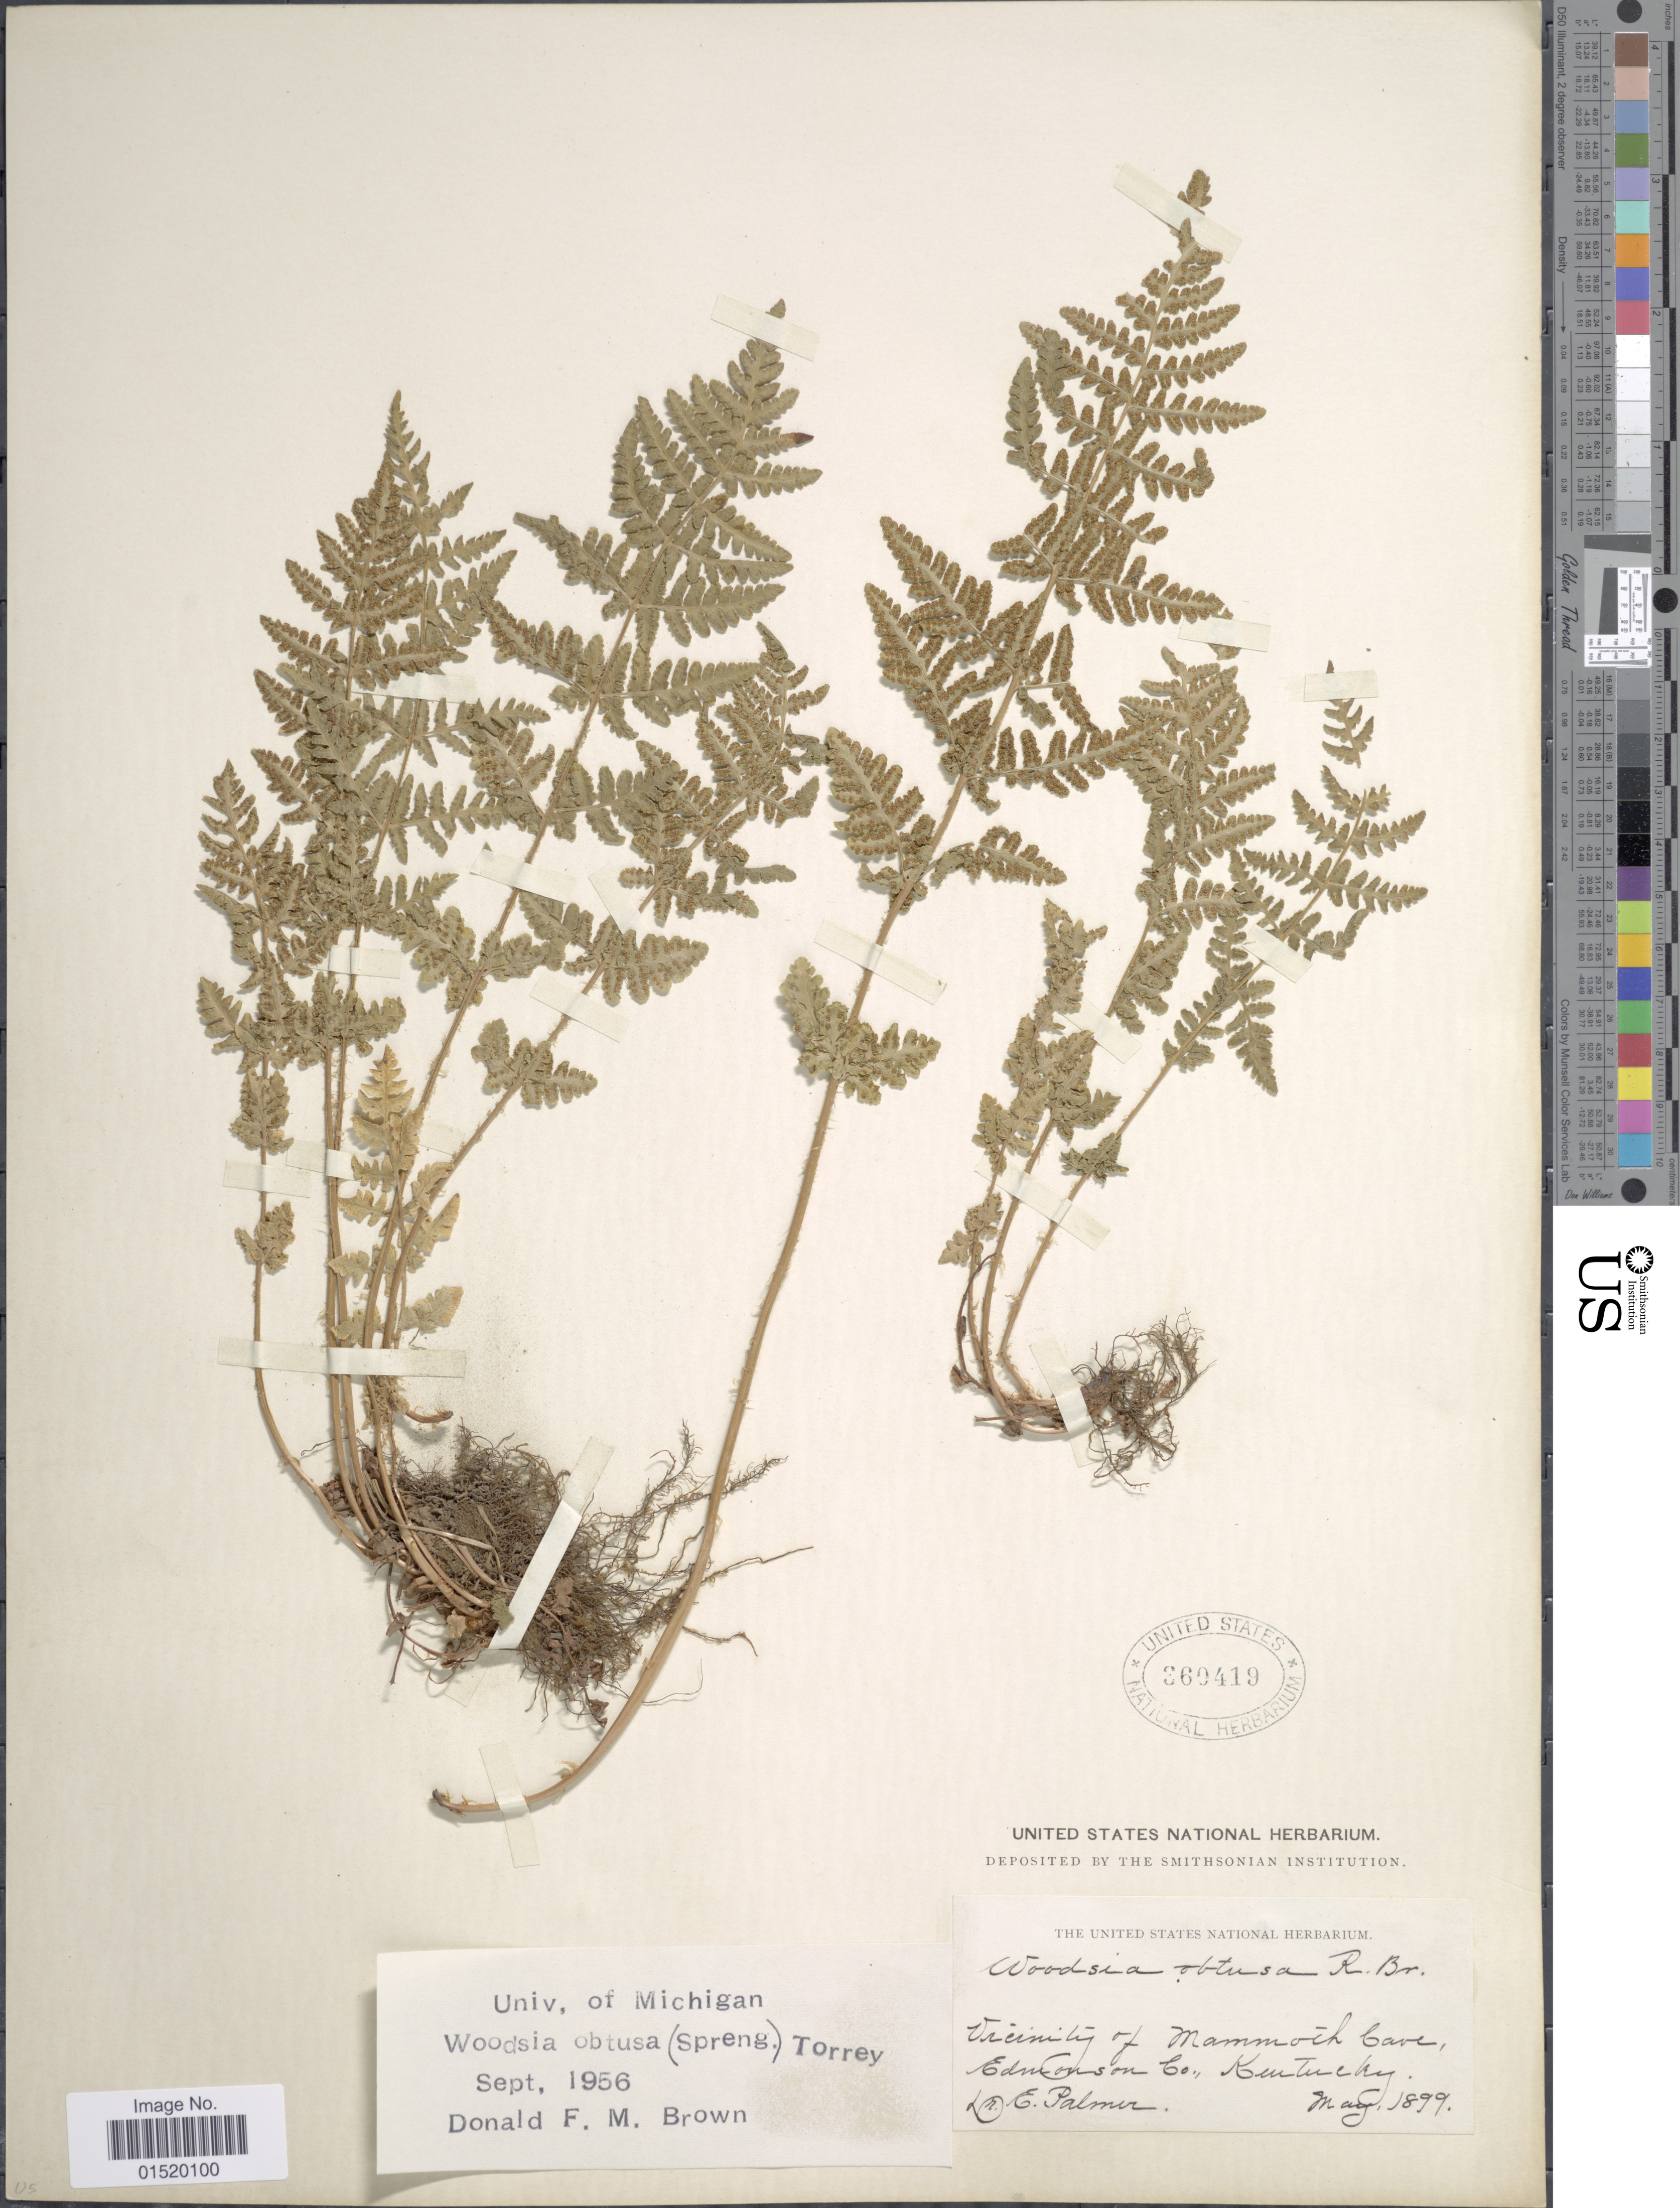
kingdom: Plantae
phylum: Tracheophyta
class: Polypodiopsida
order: Polypodiales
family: Woodsiaceae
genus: Woodsia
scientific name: Woodsia obtusa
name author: (Spreng.) Torr.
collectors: E. Palmer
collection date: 1899-05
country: United States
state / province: Kentucky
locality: Vicinity of Mammoth Cave, Edmonson Co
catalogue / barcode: US 360419